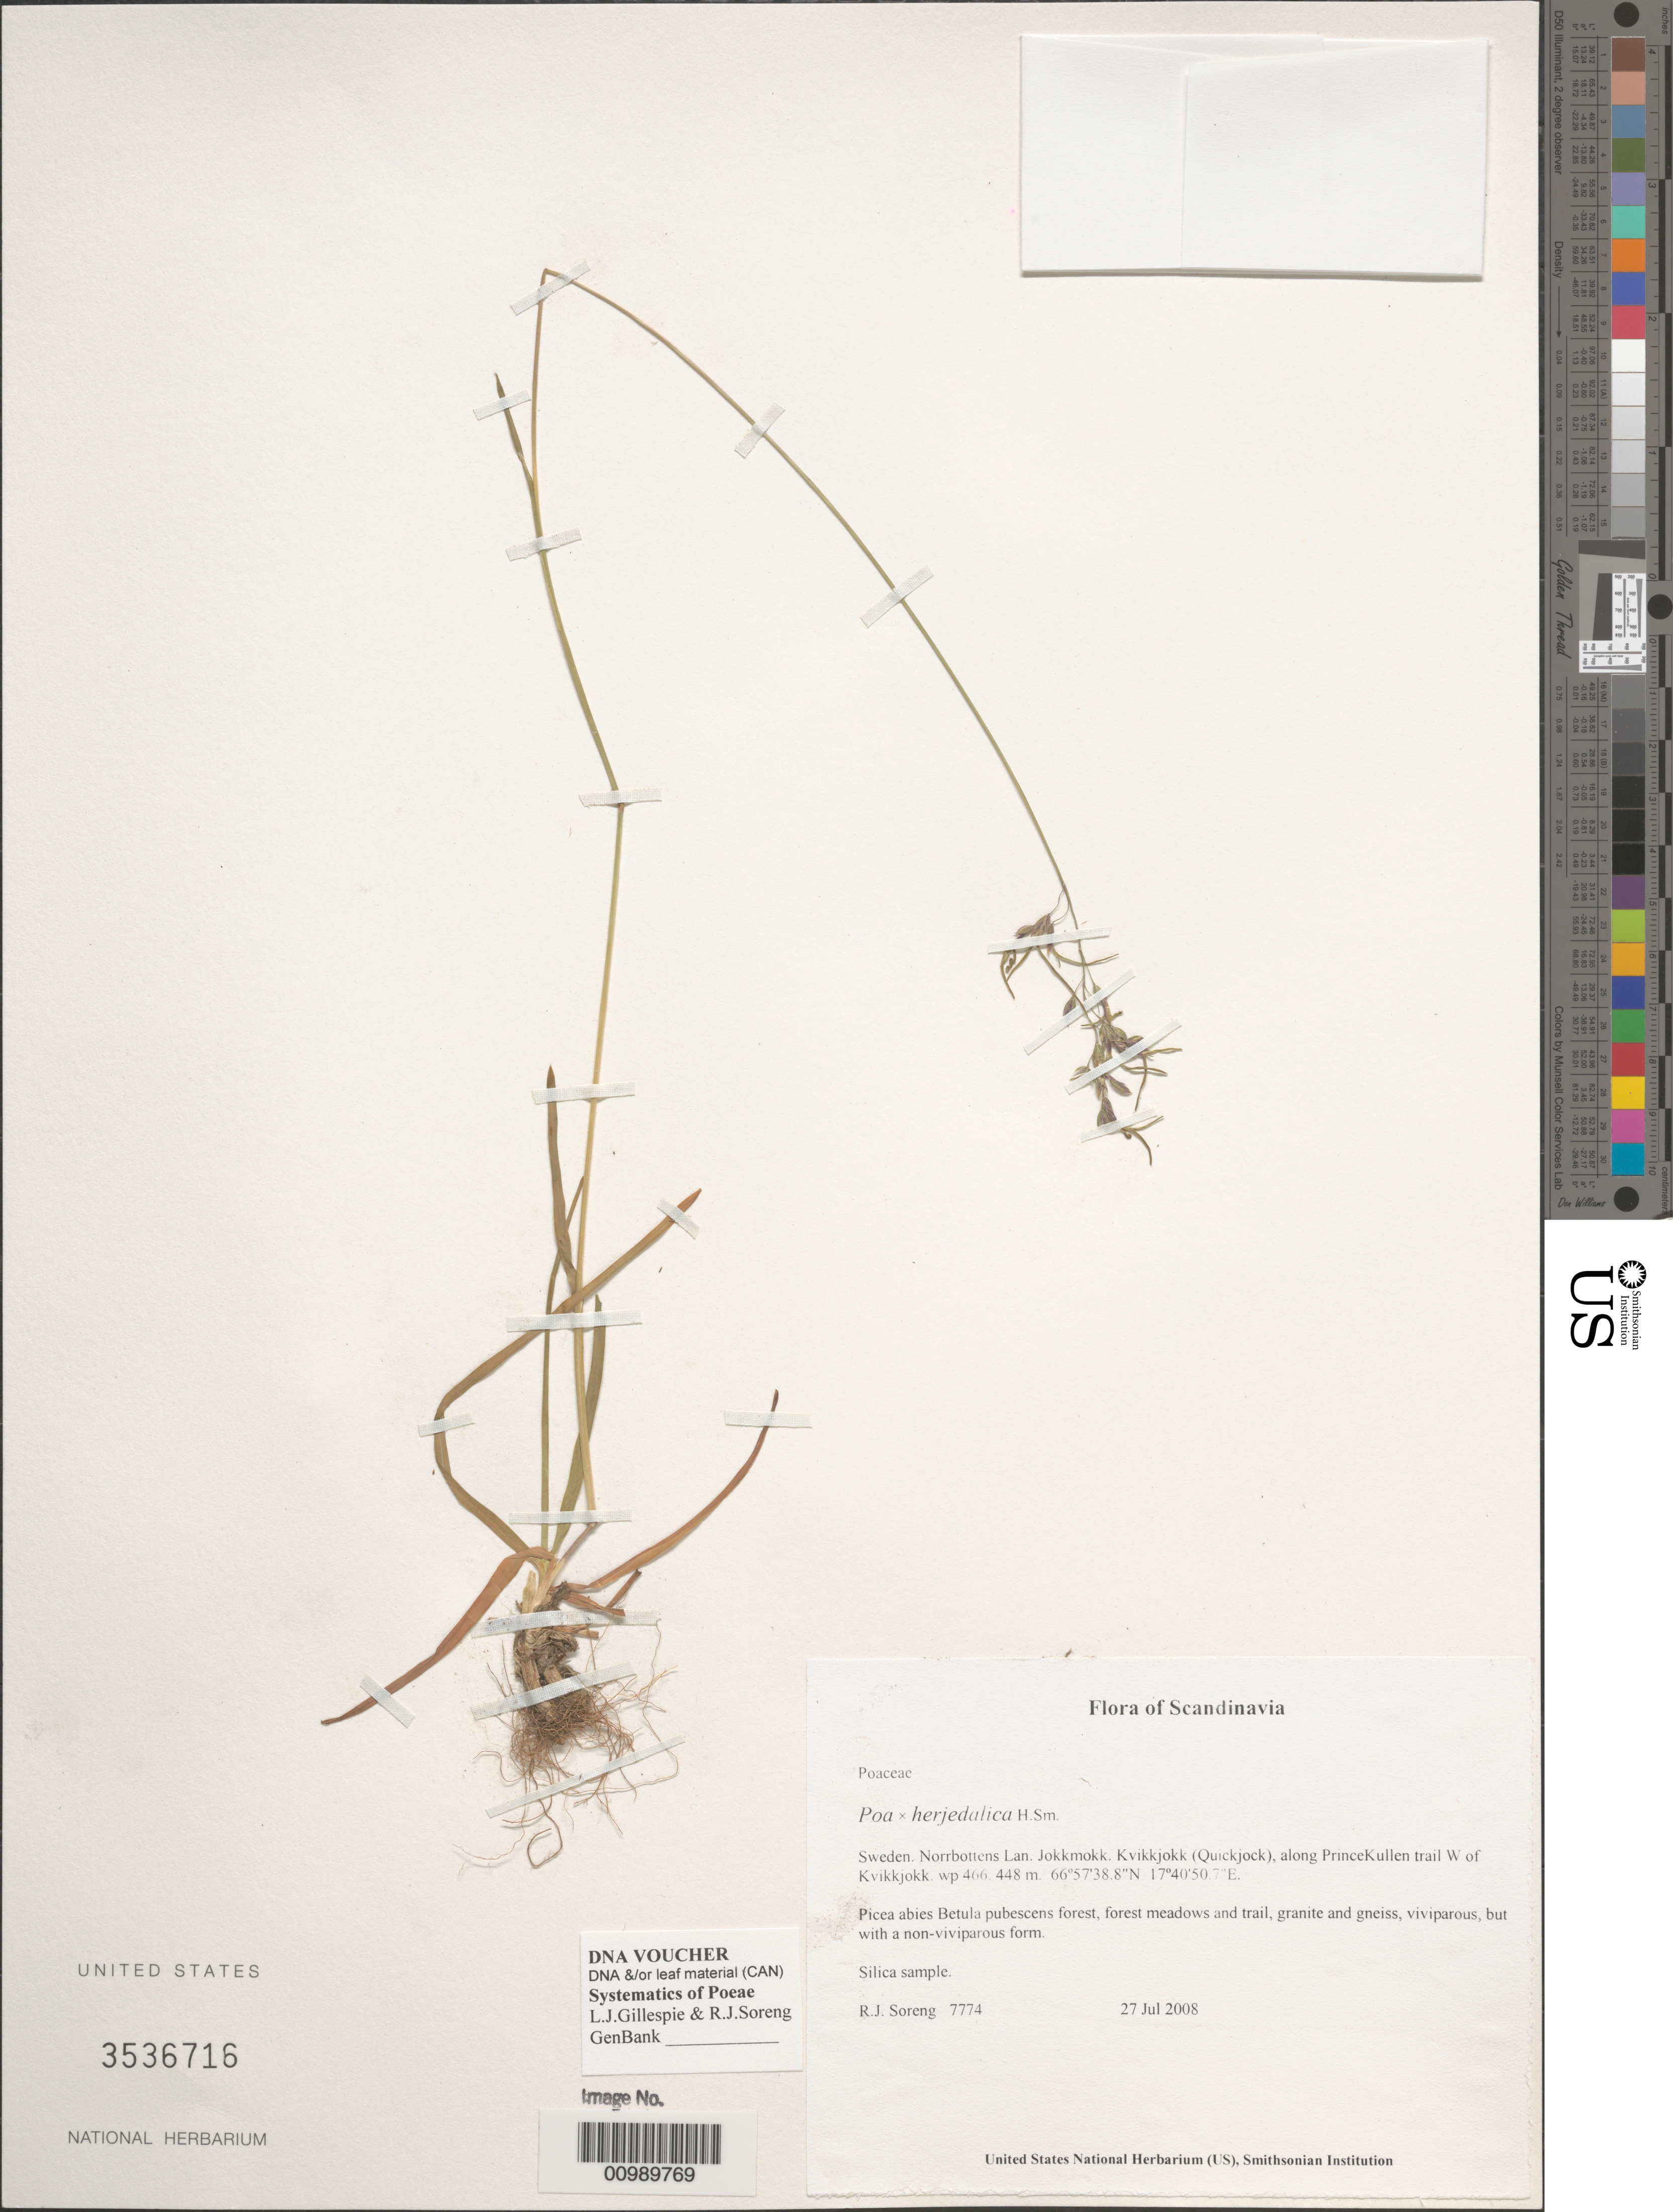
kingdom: Plantae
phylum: Tracheophyta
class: Liliopsida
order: Poales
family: Poaceae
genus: Poa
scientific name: Poa herjedalica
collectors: R. J. Soreng & N. L. Soreng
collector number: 7774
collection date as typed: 27 Jul 2008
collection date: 2008-07-27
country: Sweden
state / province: Norrbotten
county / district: Jokkmokk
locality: Kvikkjokk (Quickjock), along PrinceKullen trail W of Kvikkjokk.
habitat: Picea abies Betula pubescens forest, forest meadows and trail, granite and gneiss, viviparous, but with a non-viviparous form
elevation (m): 448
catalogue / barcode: US 3536716